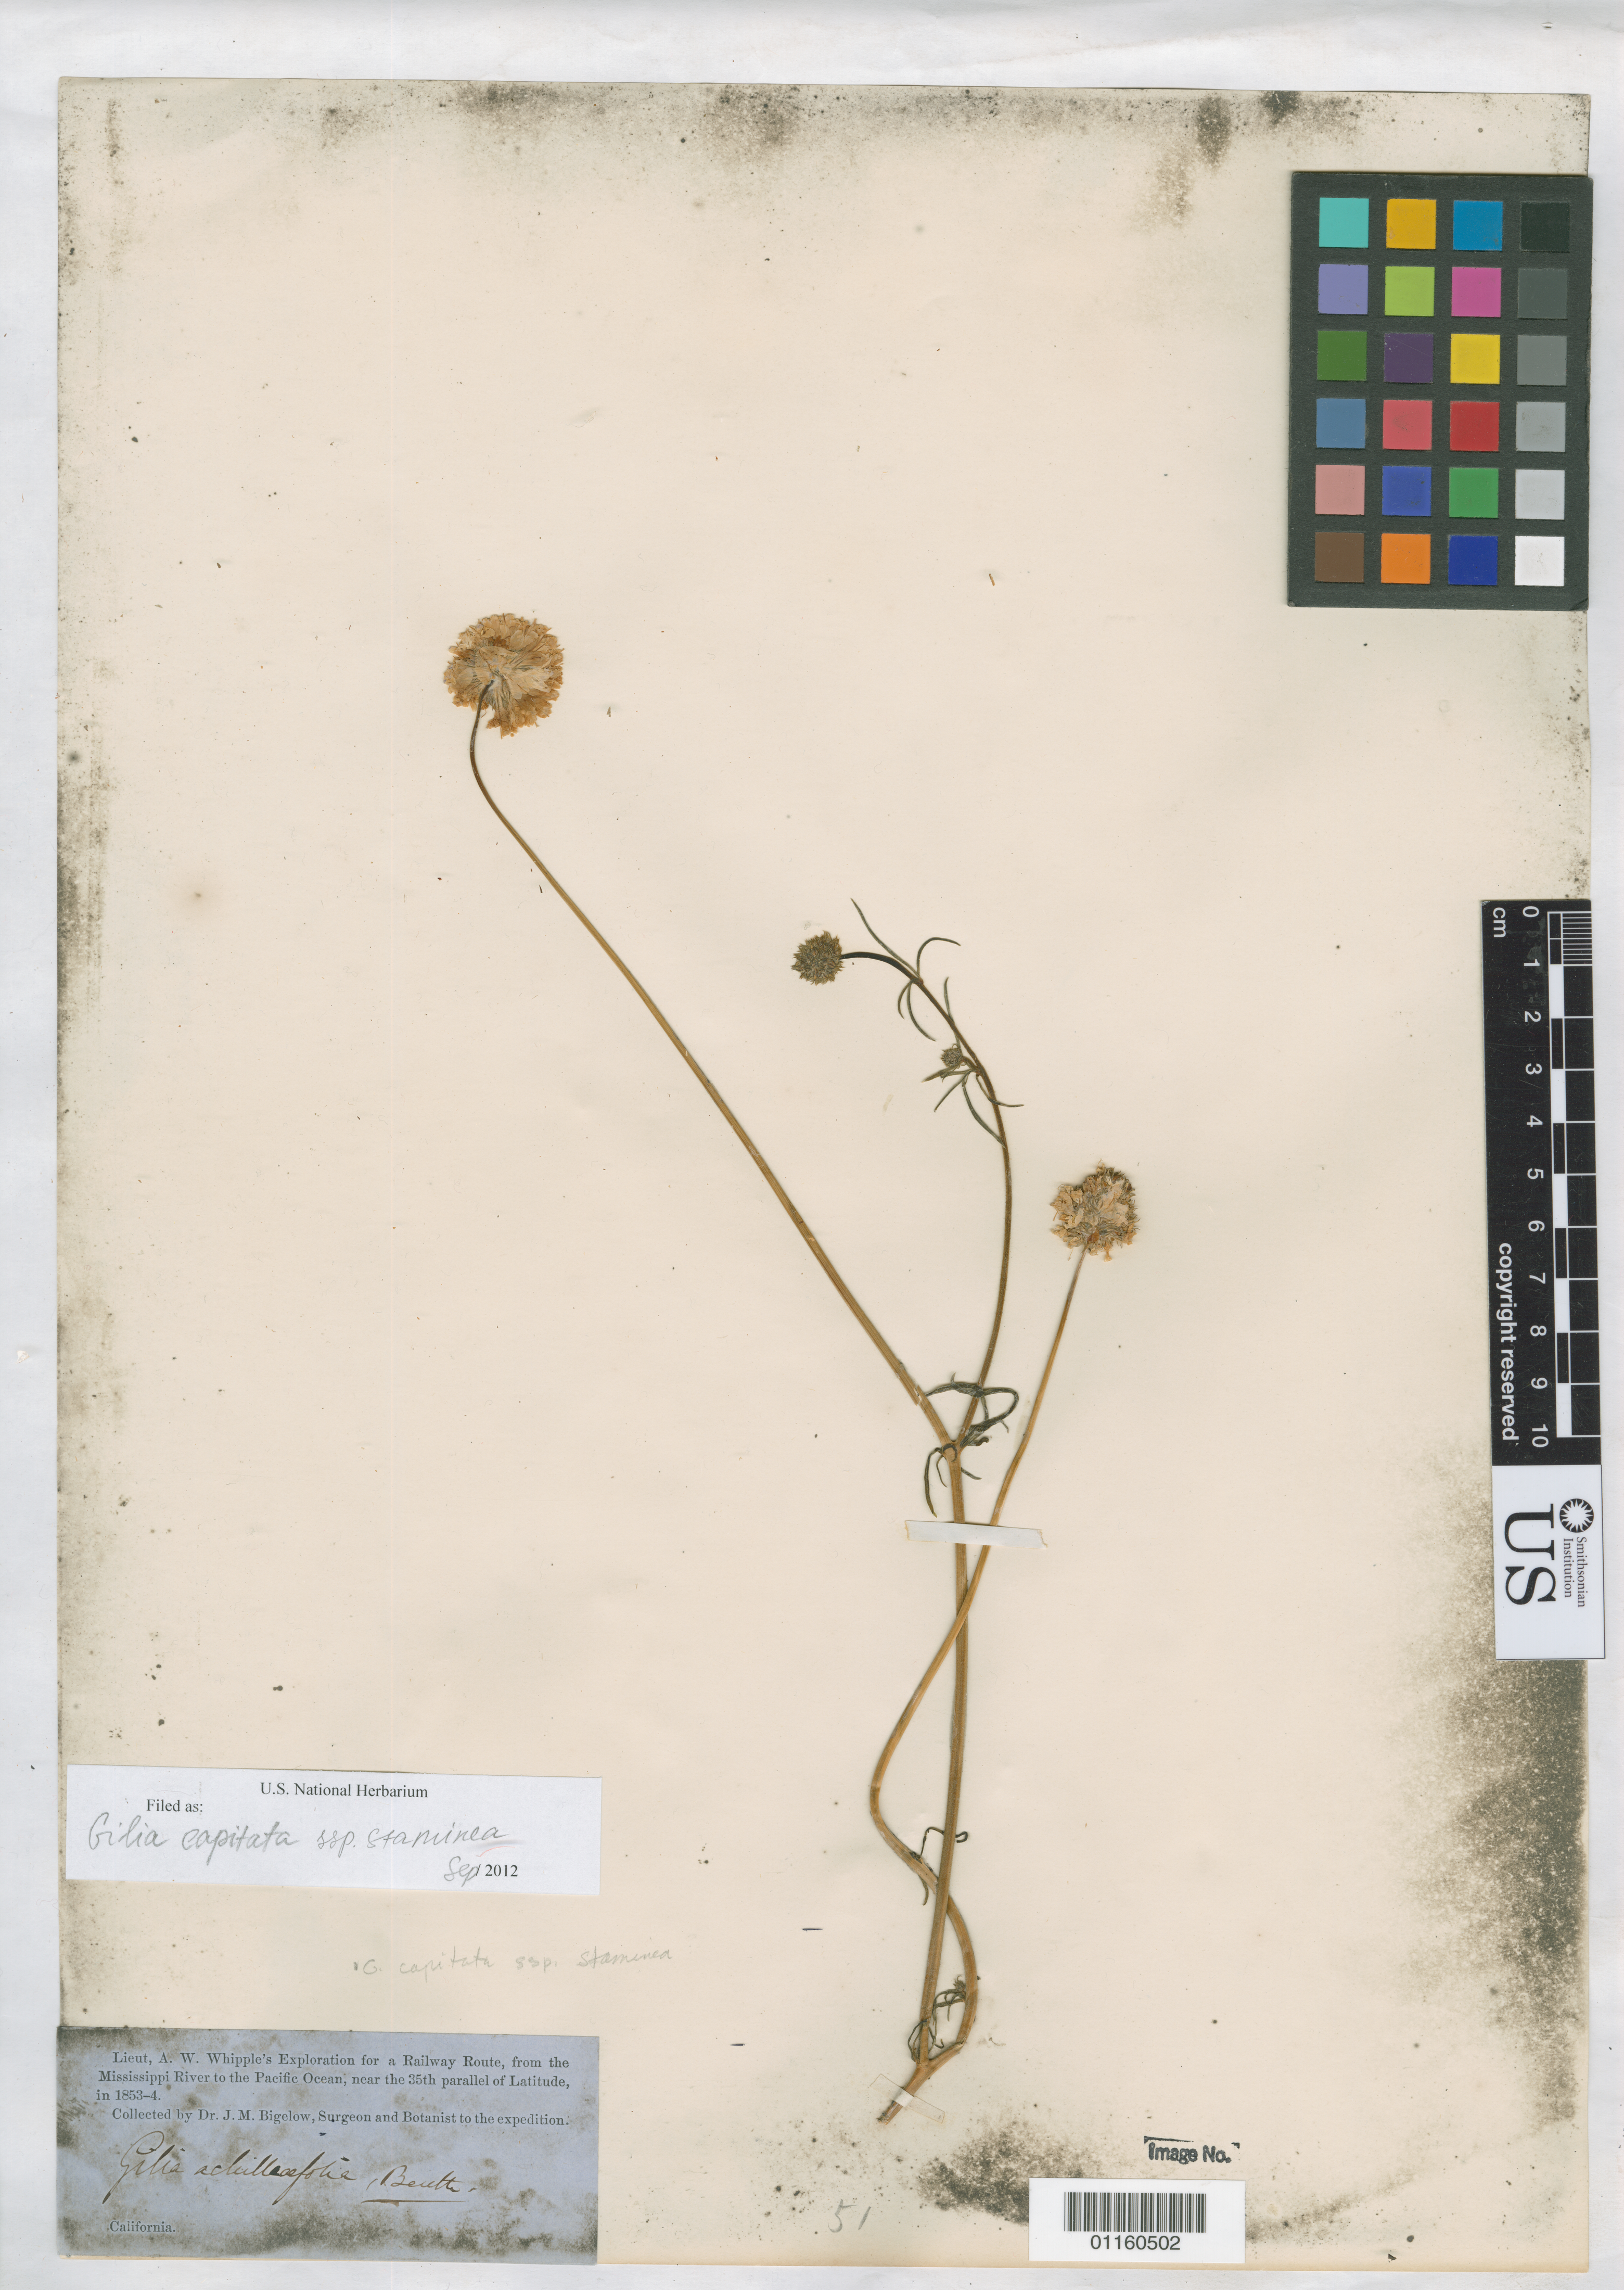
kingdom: Plantae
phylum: Tracheophyta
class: Magnoliopsida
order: Ericales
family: Polemoniaceae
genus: Gilia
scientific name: Gilia capitata subsp. staminea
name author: (Greene) V.E. Grant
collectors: J. M. Bigelow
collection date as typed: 1853 to -- --- 1854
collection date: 1853/1854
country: United States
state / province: California